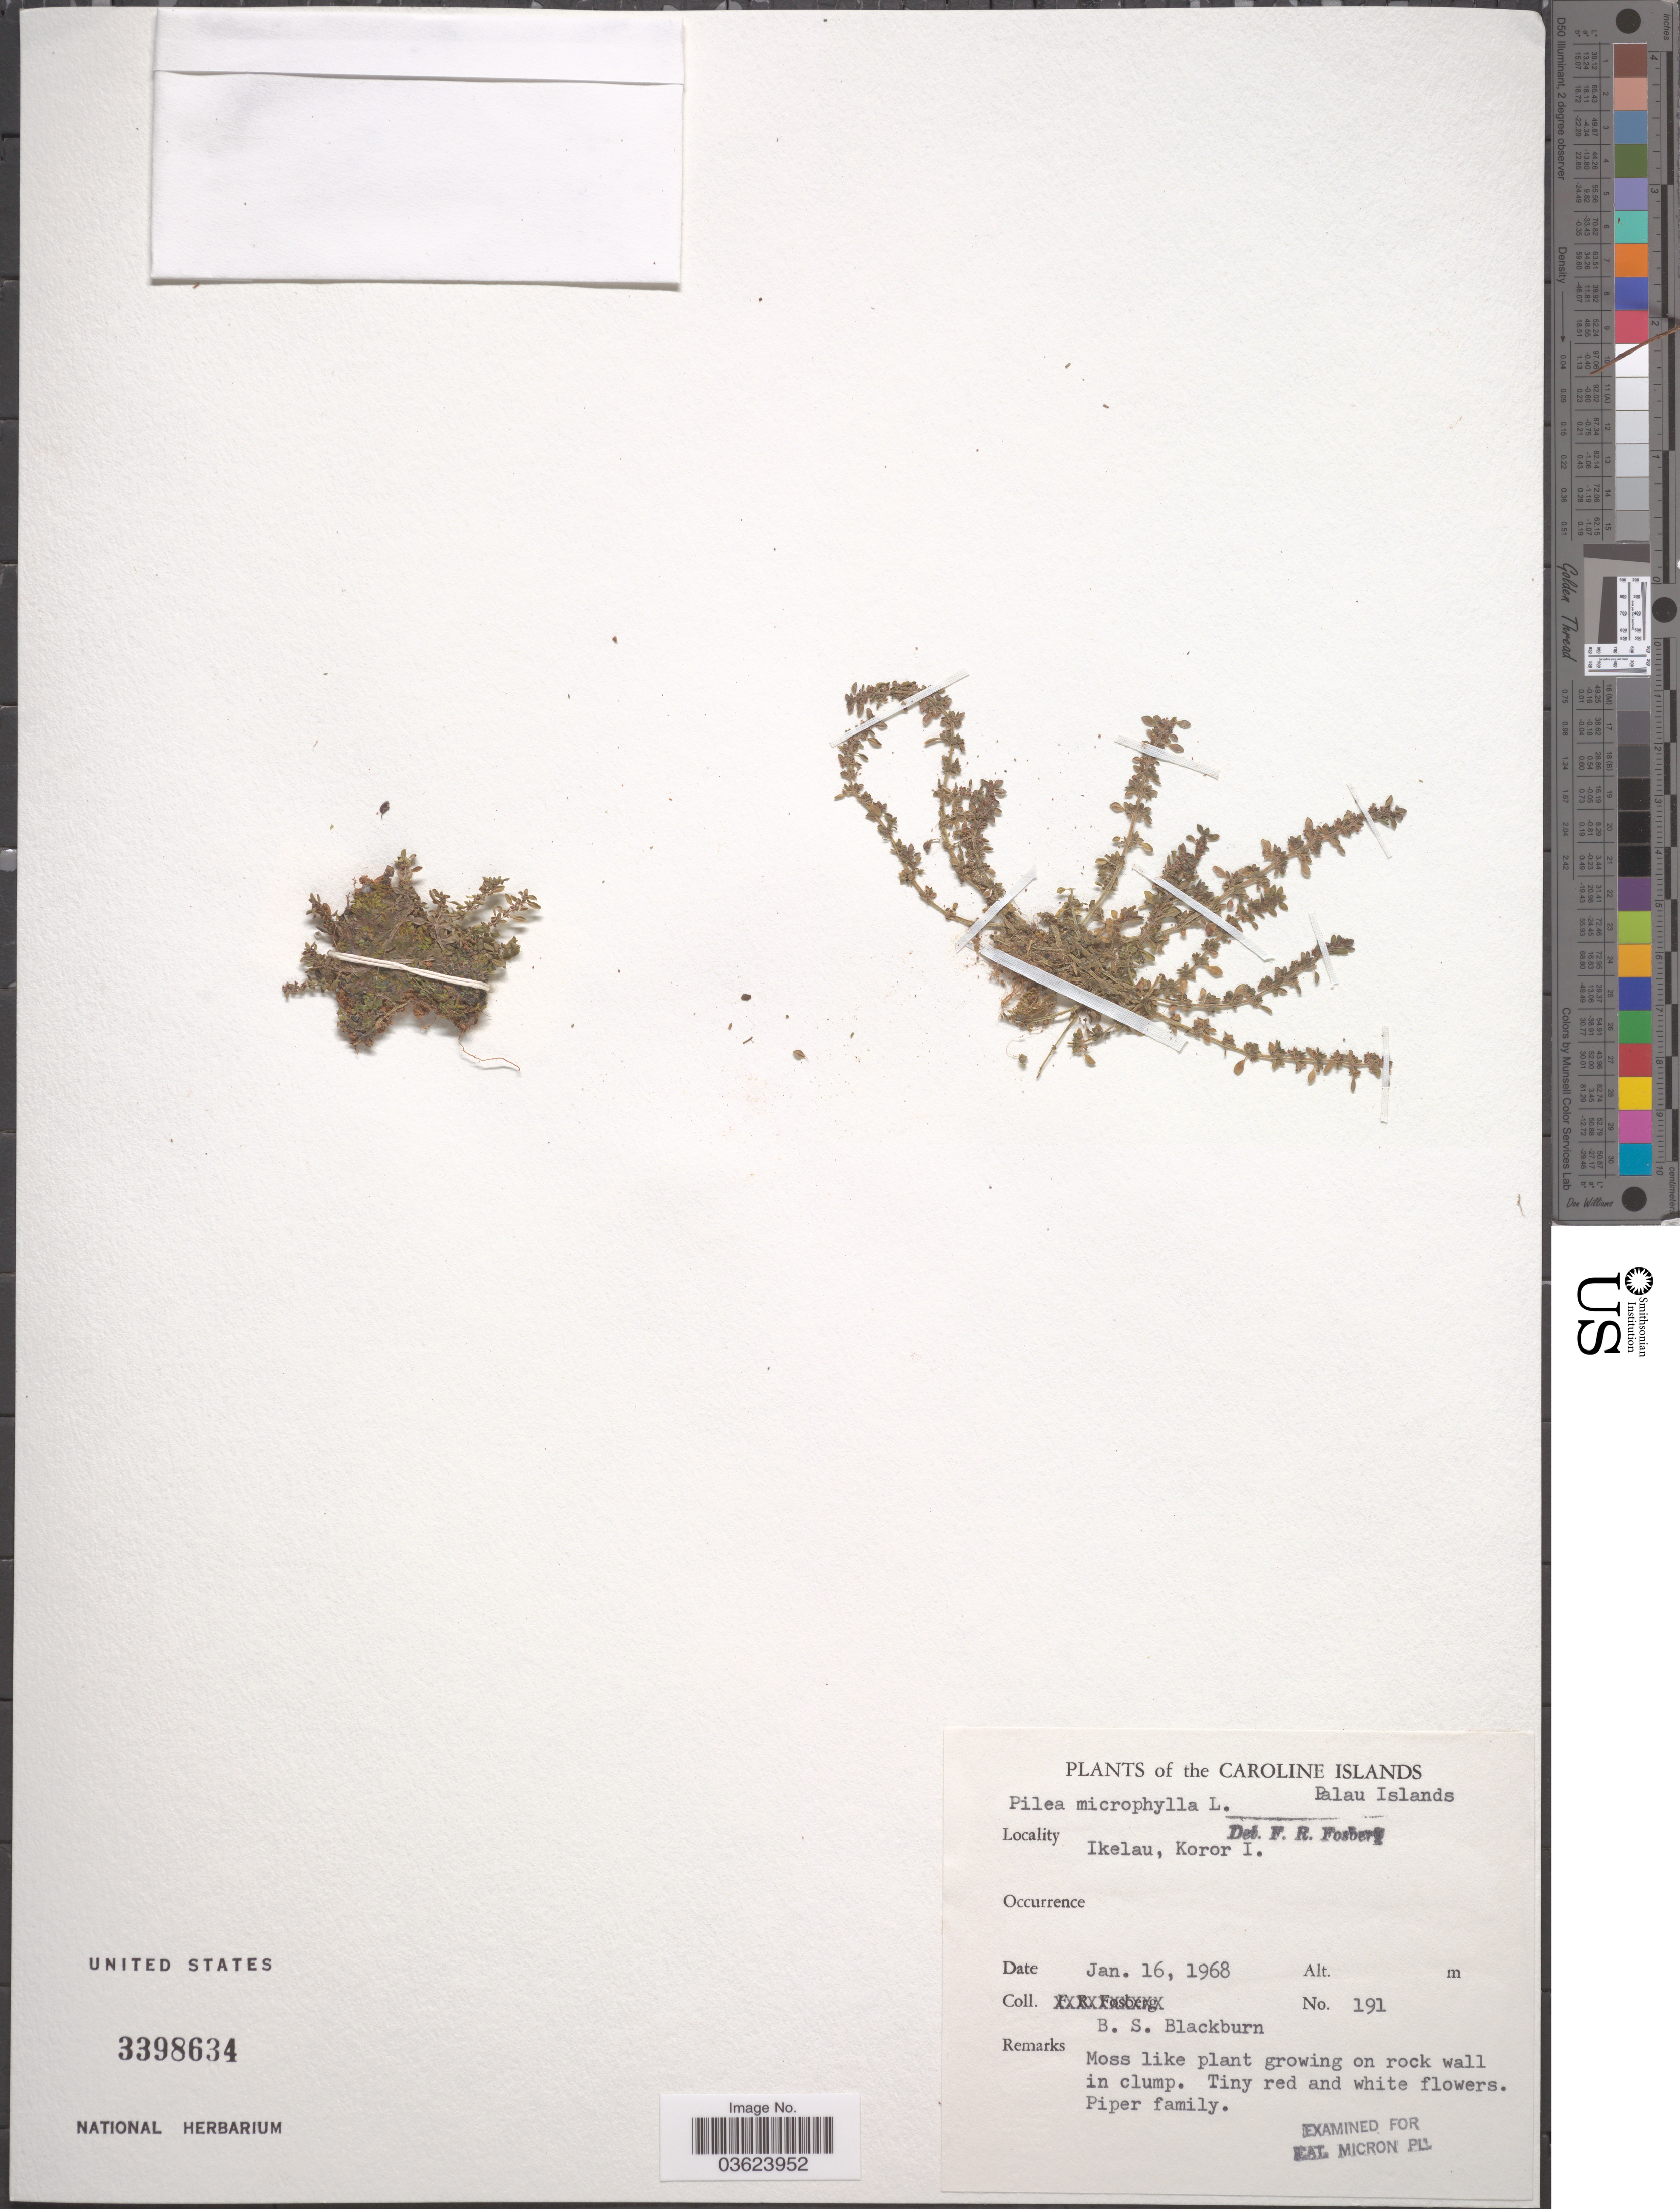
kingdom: Plantae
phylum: Tracheophyta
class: Magnoliopsida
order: Rosales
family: Urticaceae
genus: Pilea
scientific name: Pilea microphylla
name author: (L.) Liebm.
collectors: B. S. Blackburn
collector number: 191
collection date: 1968-01-16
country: Palau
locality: The Caroline Islands. Palau Islands. Ikelau, Koror I.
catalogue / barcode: US 3398634